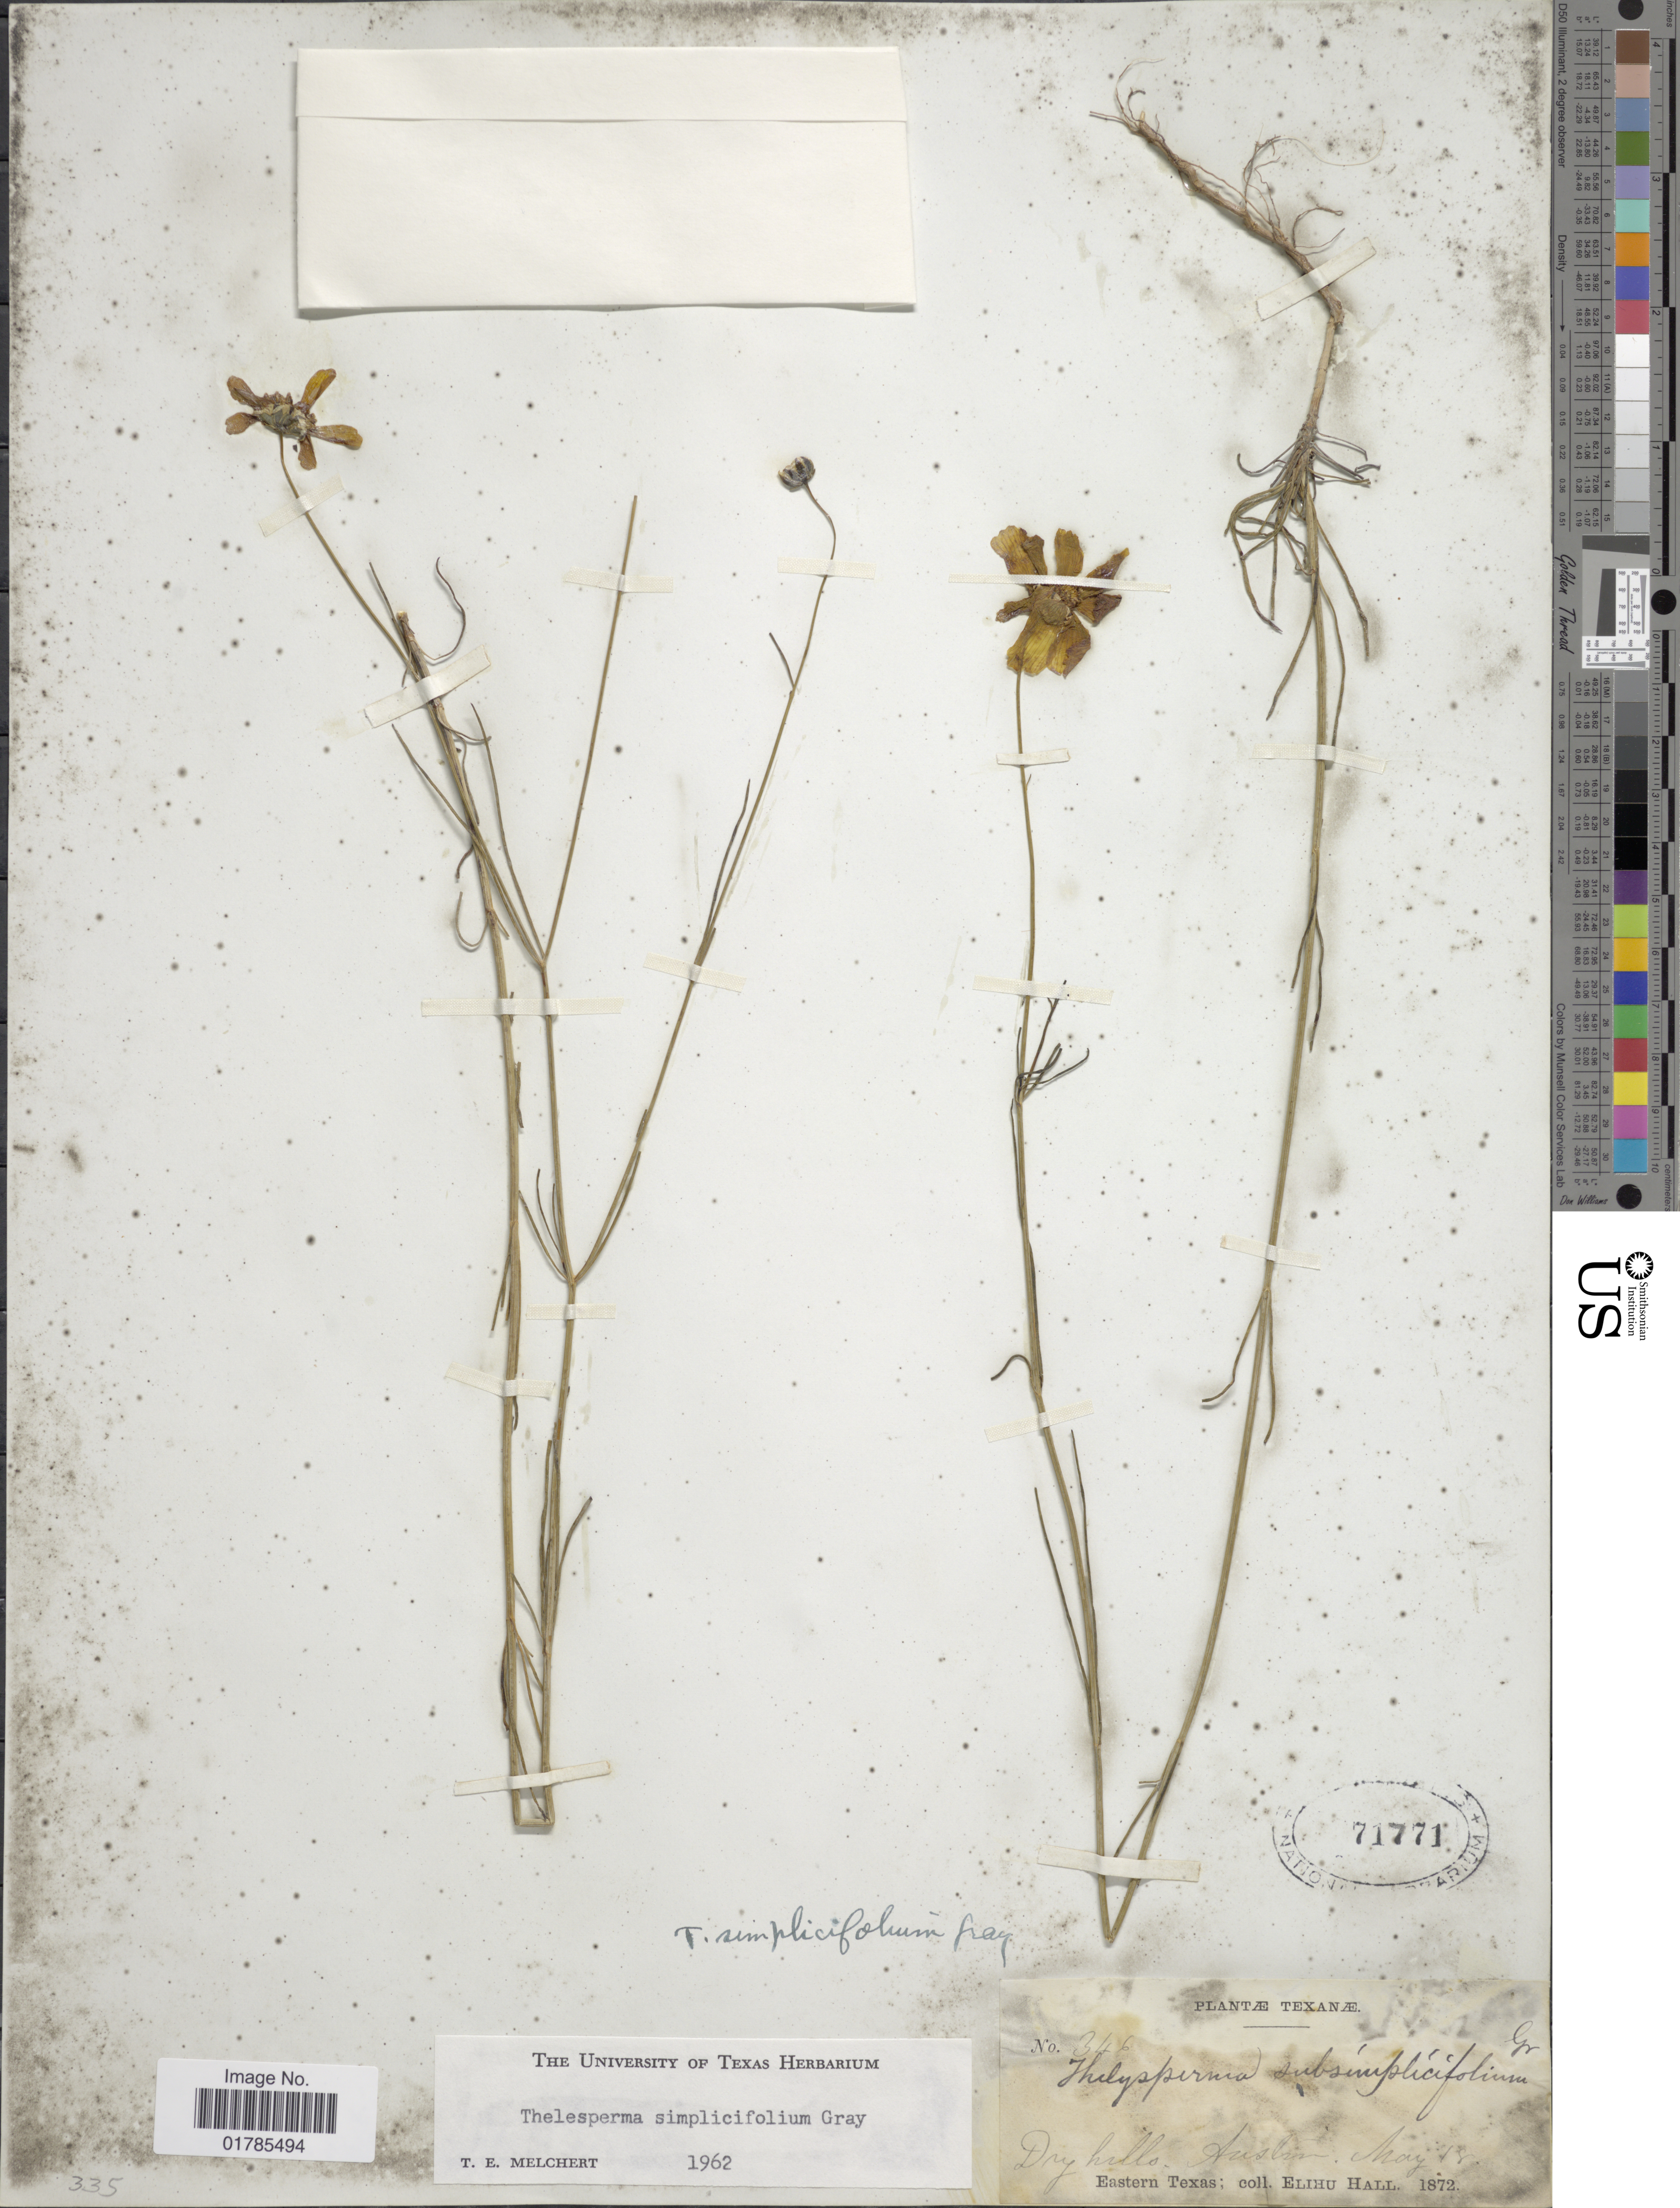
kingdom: Plantae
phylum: Tracheophyta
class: Magnoliopsida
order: Asterales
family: Asteraceae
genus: Thelesperma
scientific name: Thelesperma simplicifolium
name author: A. Gray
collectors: E. Hall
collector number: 346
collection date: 1872-05-18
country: United States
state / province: Texas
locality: Austin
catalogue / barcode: US 71771